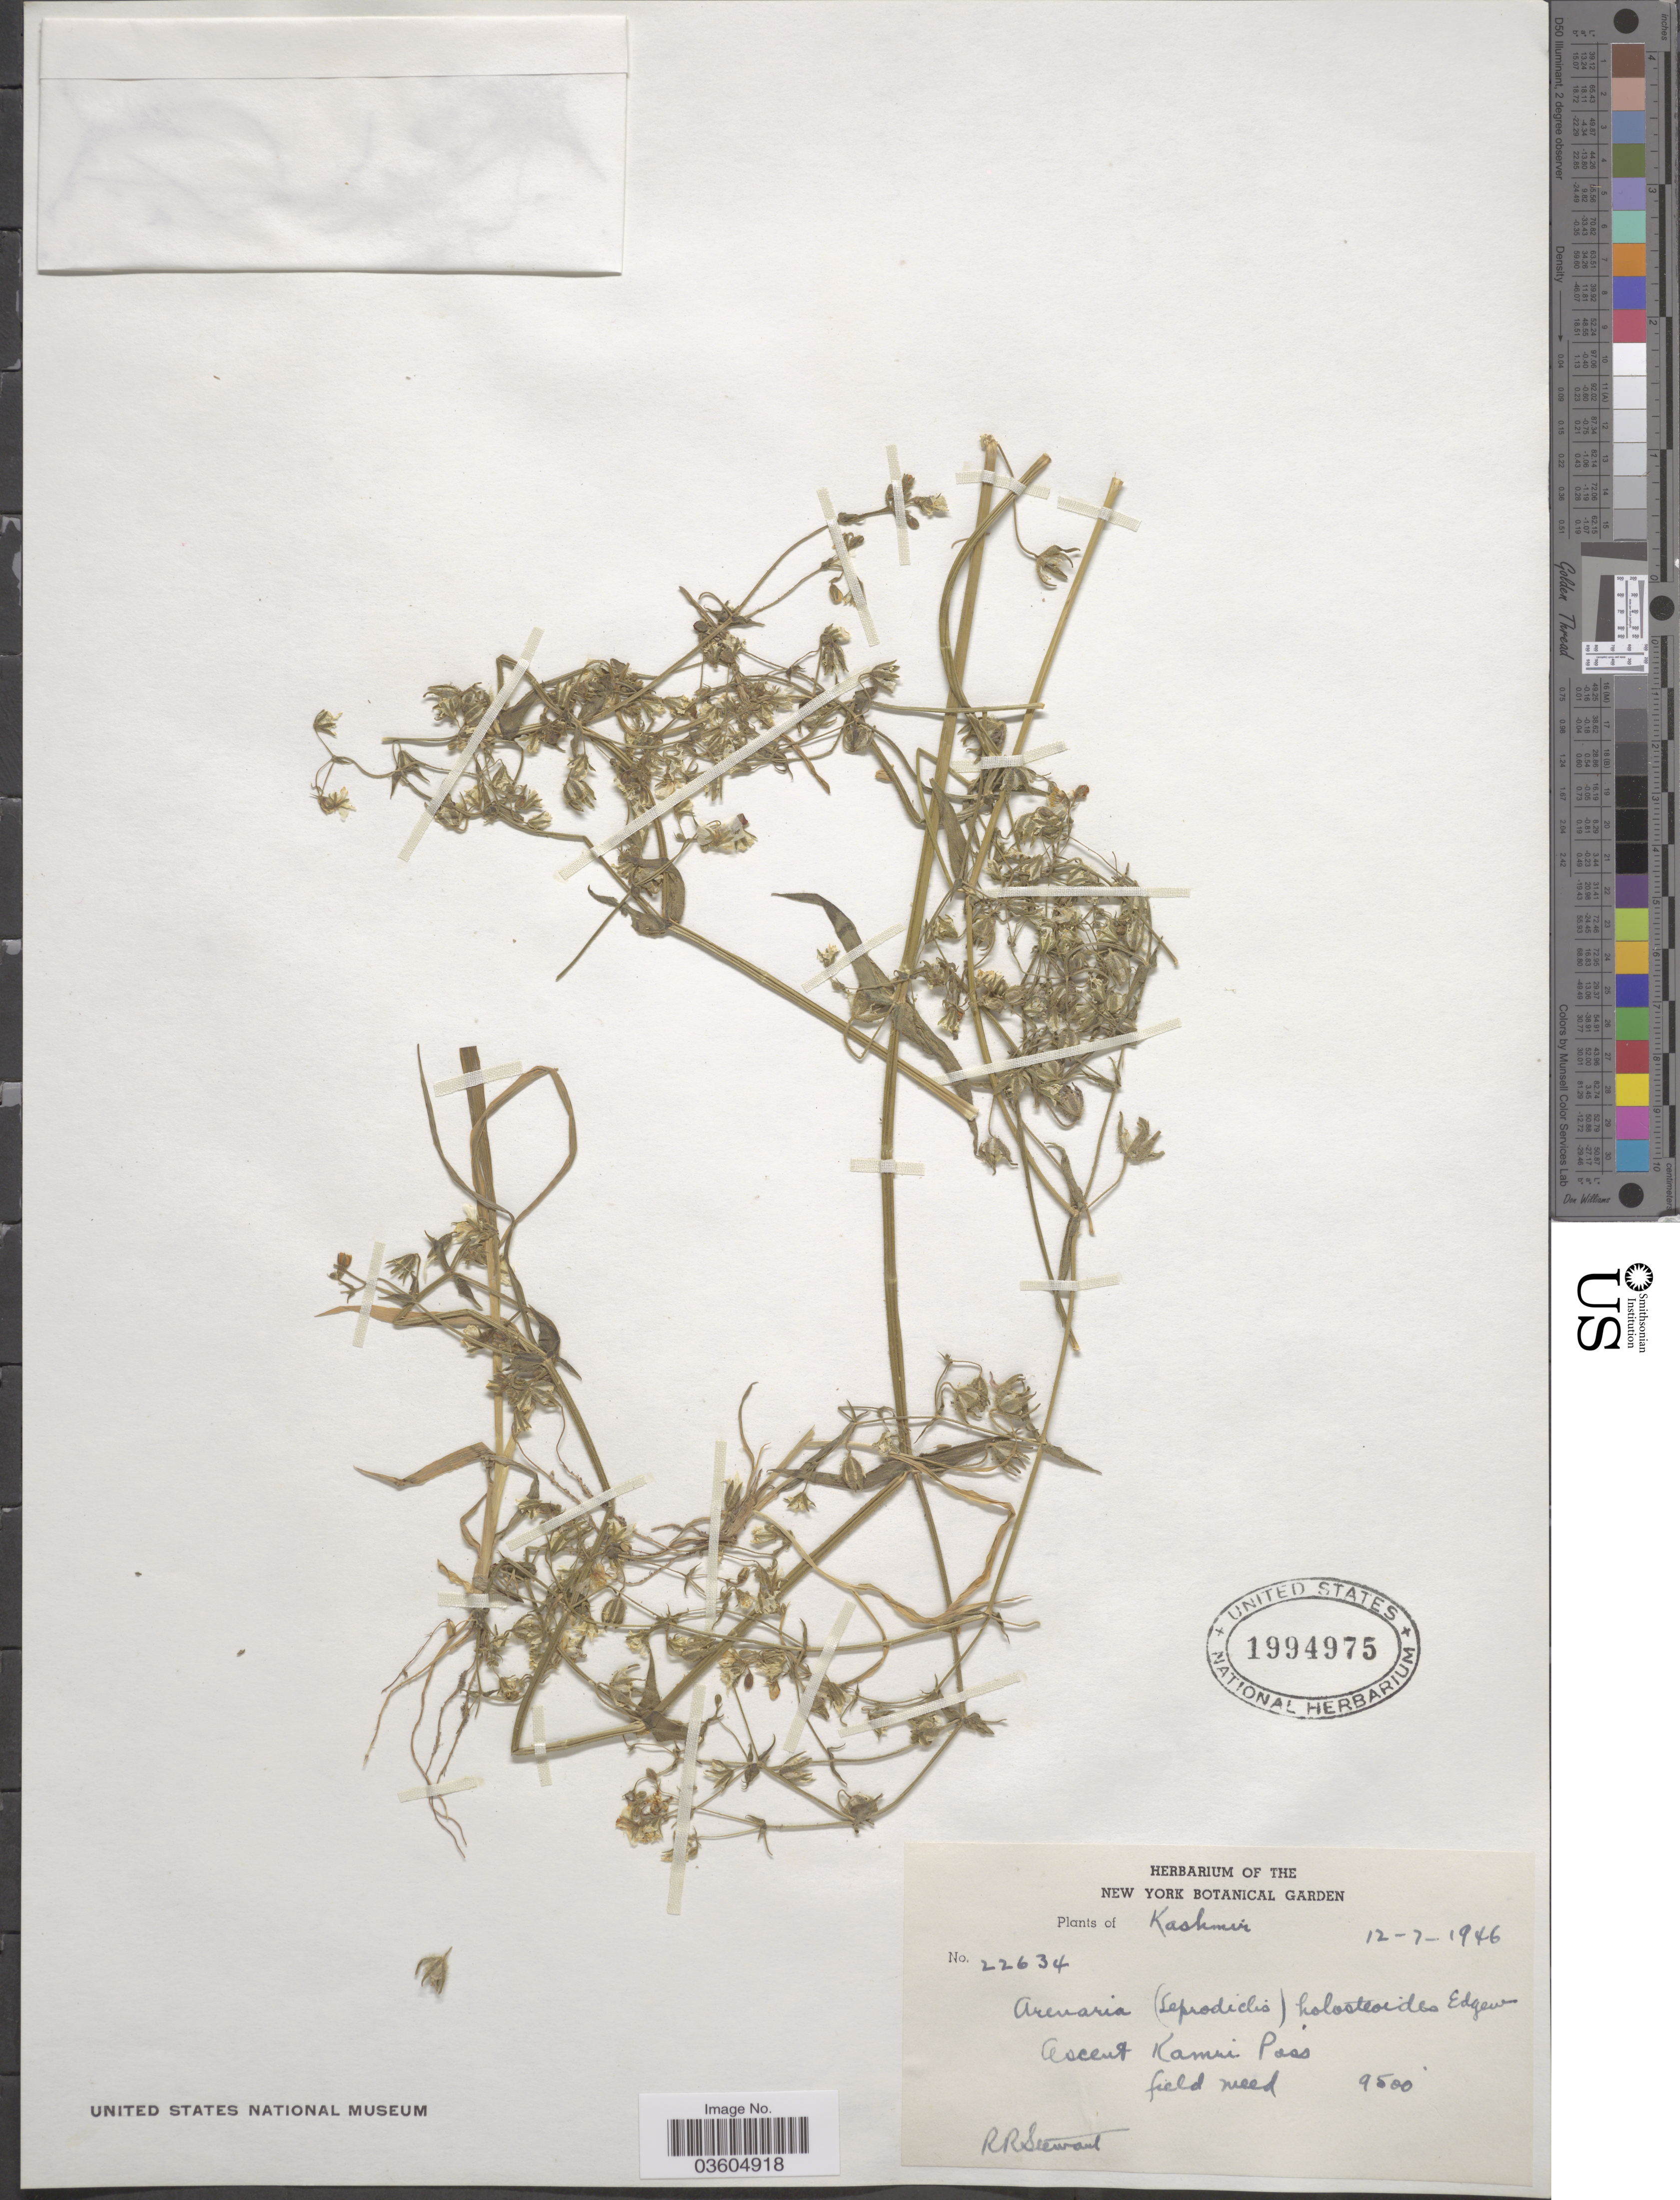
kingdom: Plantae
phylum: Tracheophyta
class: Magnoliopsida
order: Caryophyllales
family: Caryophyllaceae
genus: Lepyrodiclis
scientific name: Lepyrodiclis holosteoides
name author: (C.A. Mey.) Fenzl ex Fisch. & C.A. Mey.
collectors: R. Stewart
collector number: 22634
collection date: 1946-07-12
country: India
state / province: Jammu and Kashmir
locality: Kashmir. Ascent Kamri Pass.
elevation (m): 2896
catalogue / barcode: US 1994975